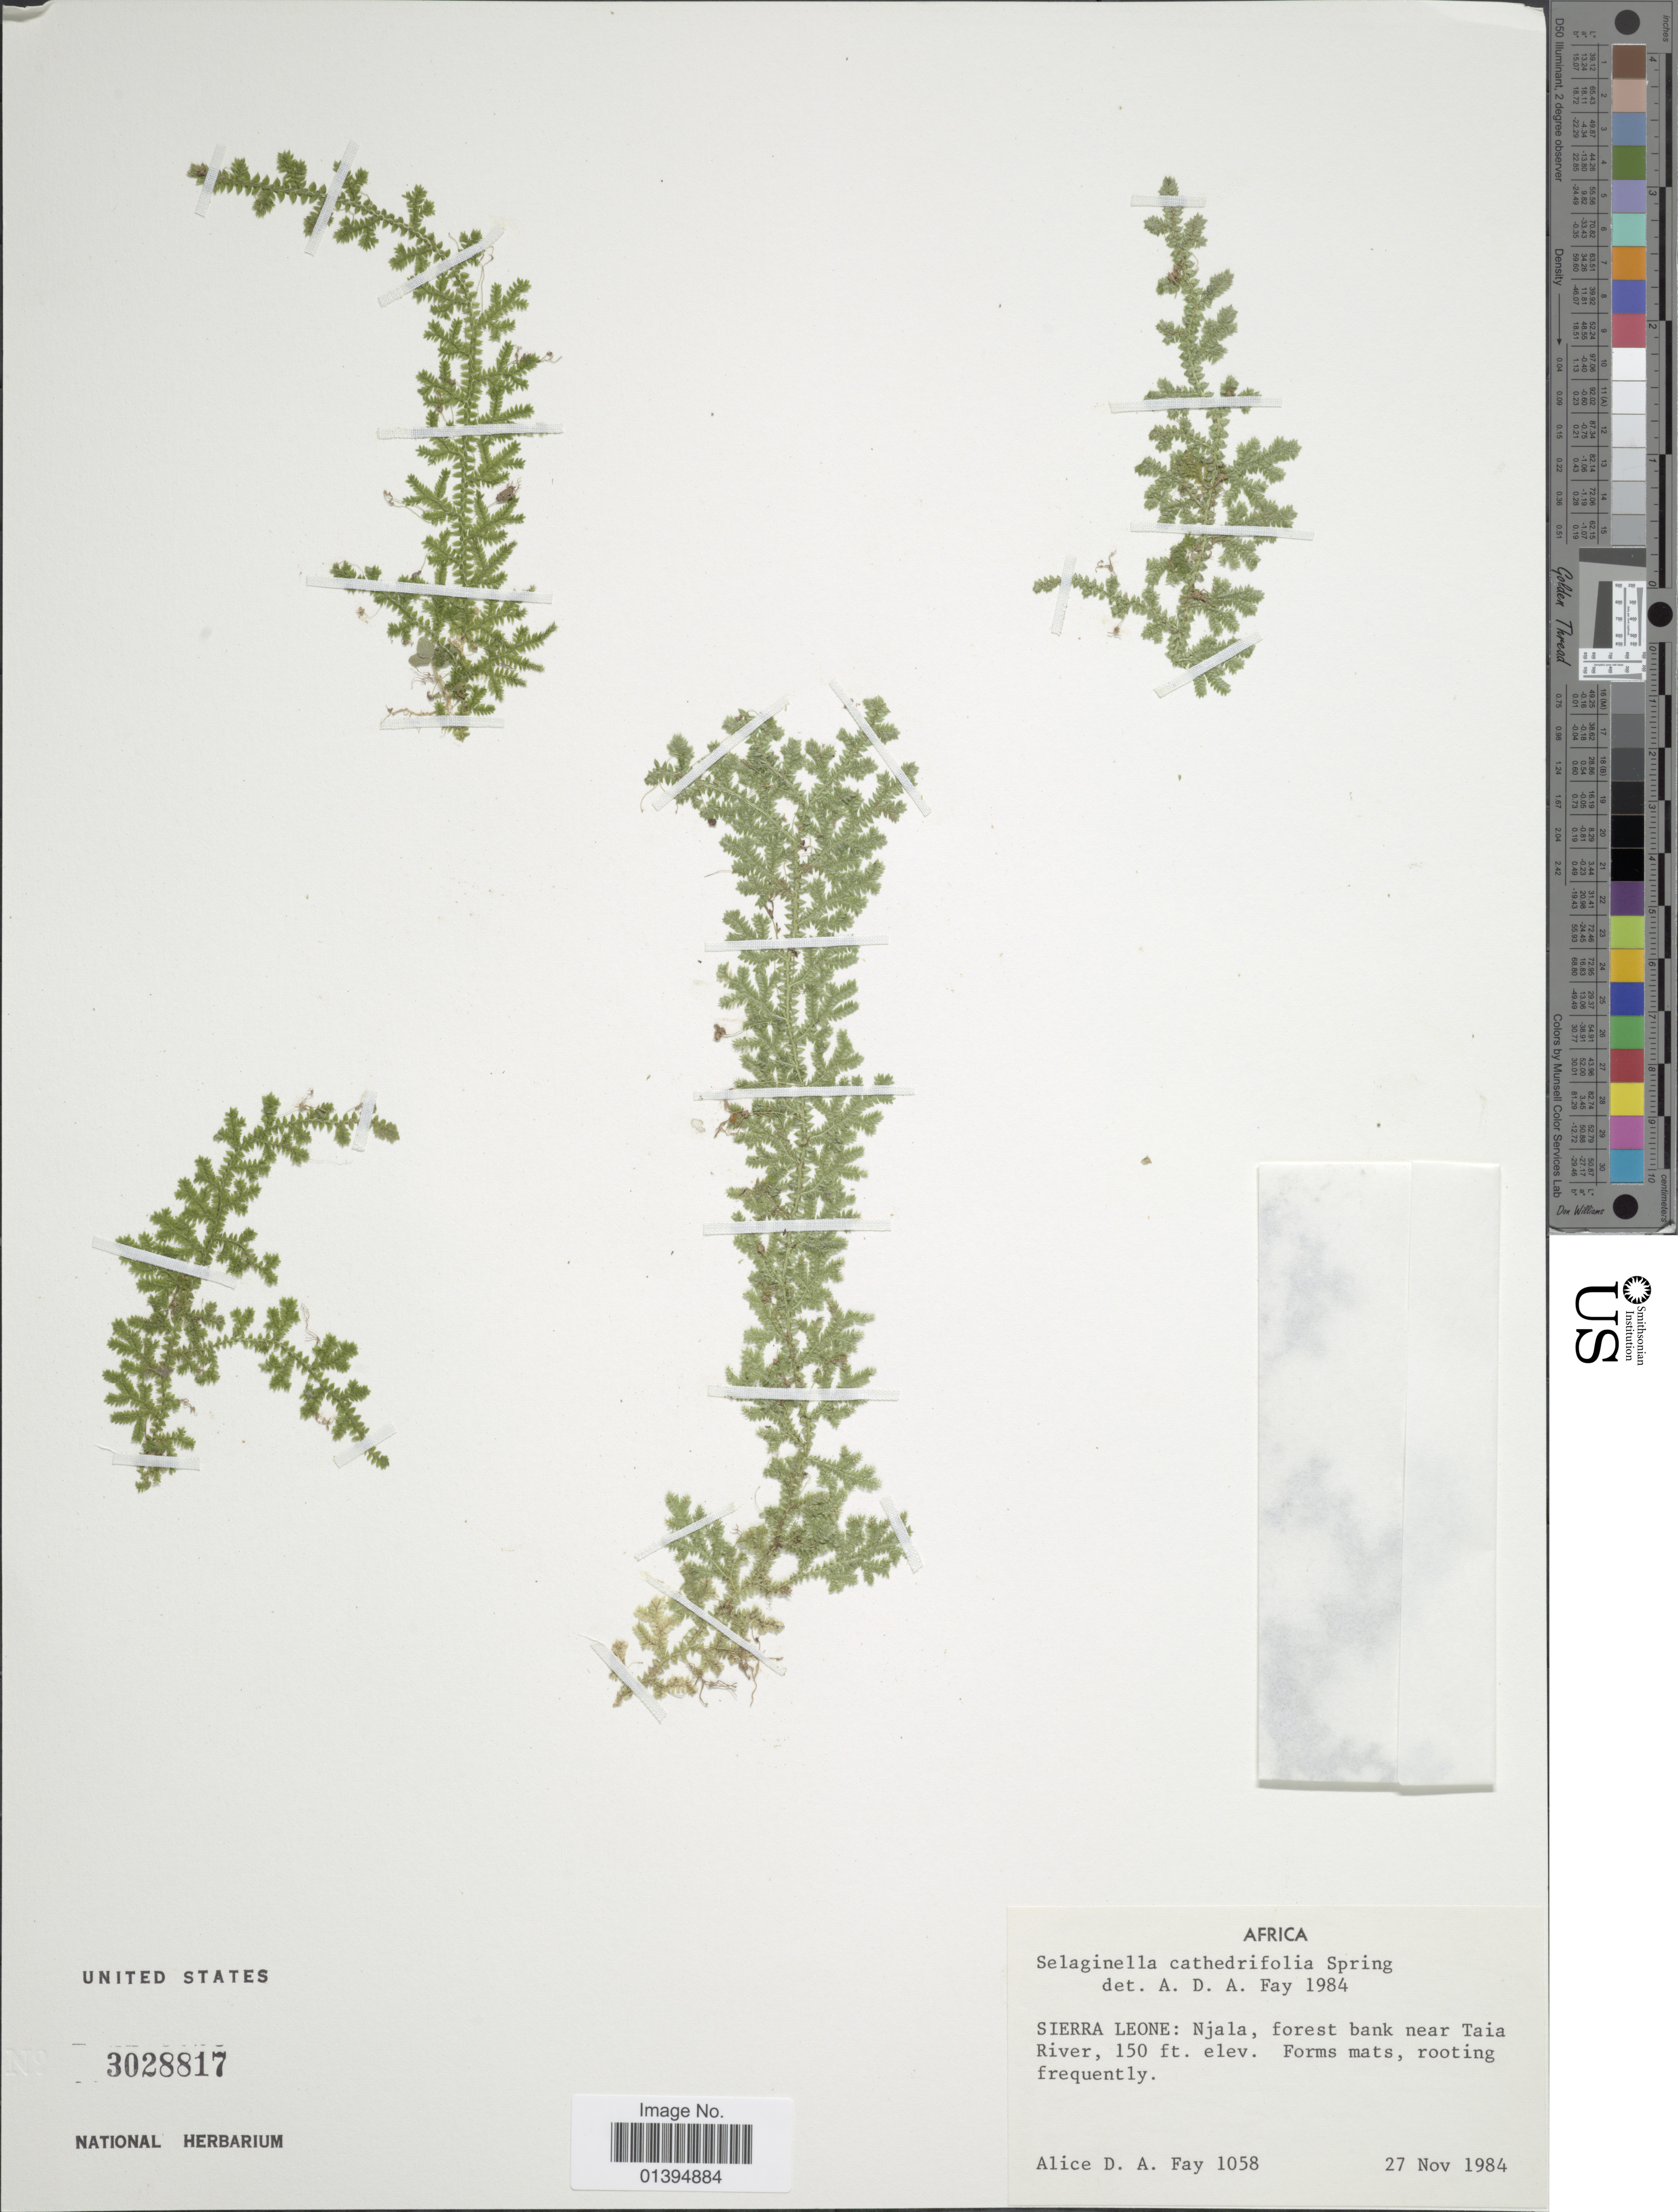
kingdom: Plantae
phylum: Tracheophyta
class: Lycopodiopsida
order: Selaginellales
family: Selaginellaceae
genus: Selaginella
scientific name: Selaginella cathedrifolia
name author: Spring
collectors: A. Fay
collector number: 1058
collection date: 1984-11-27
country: Sierra Leone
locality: Africa, Njala, forest bank near Taia River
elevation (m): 46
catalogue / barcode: US 3028817